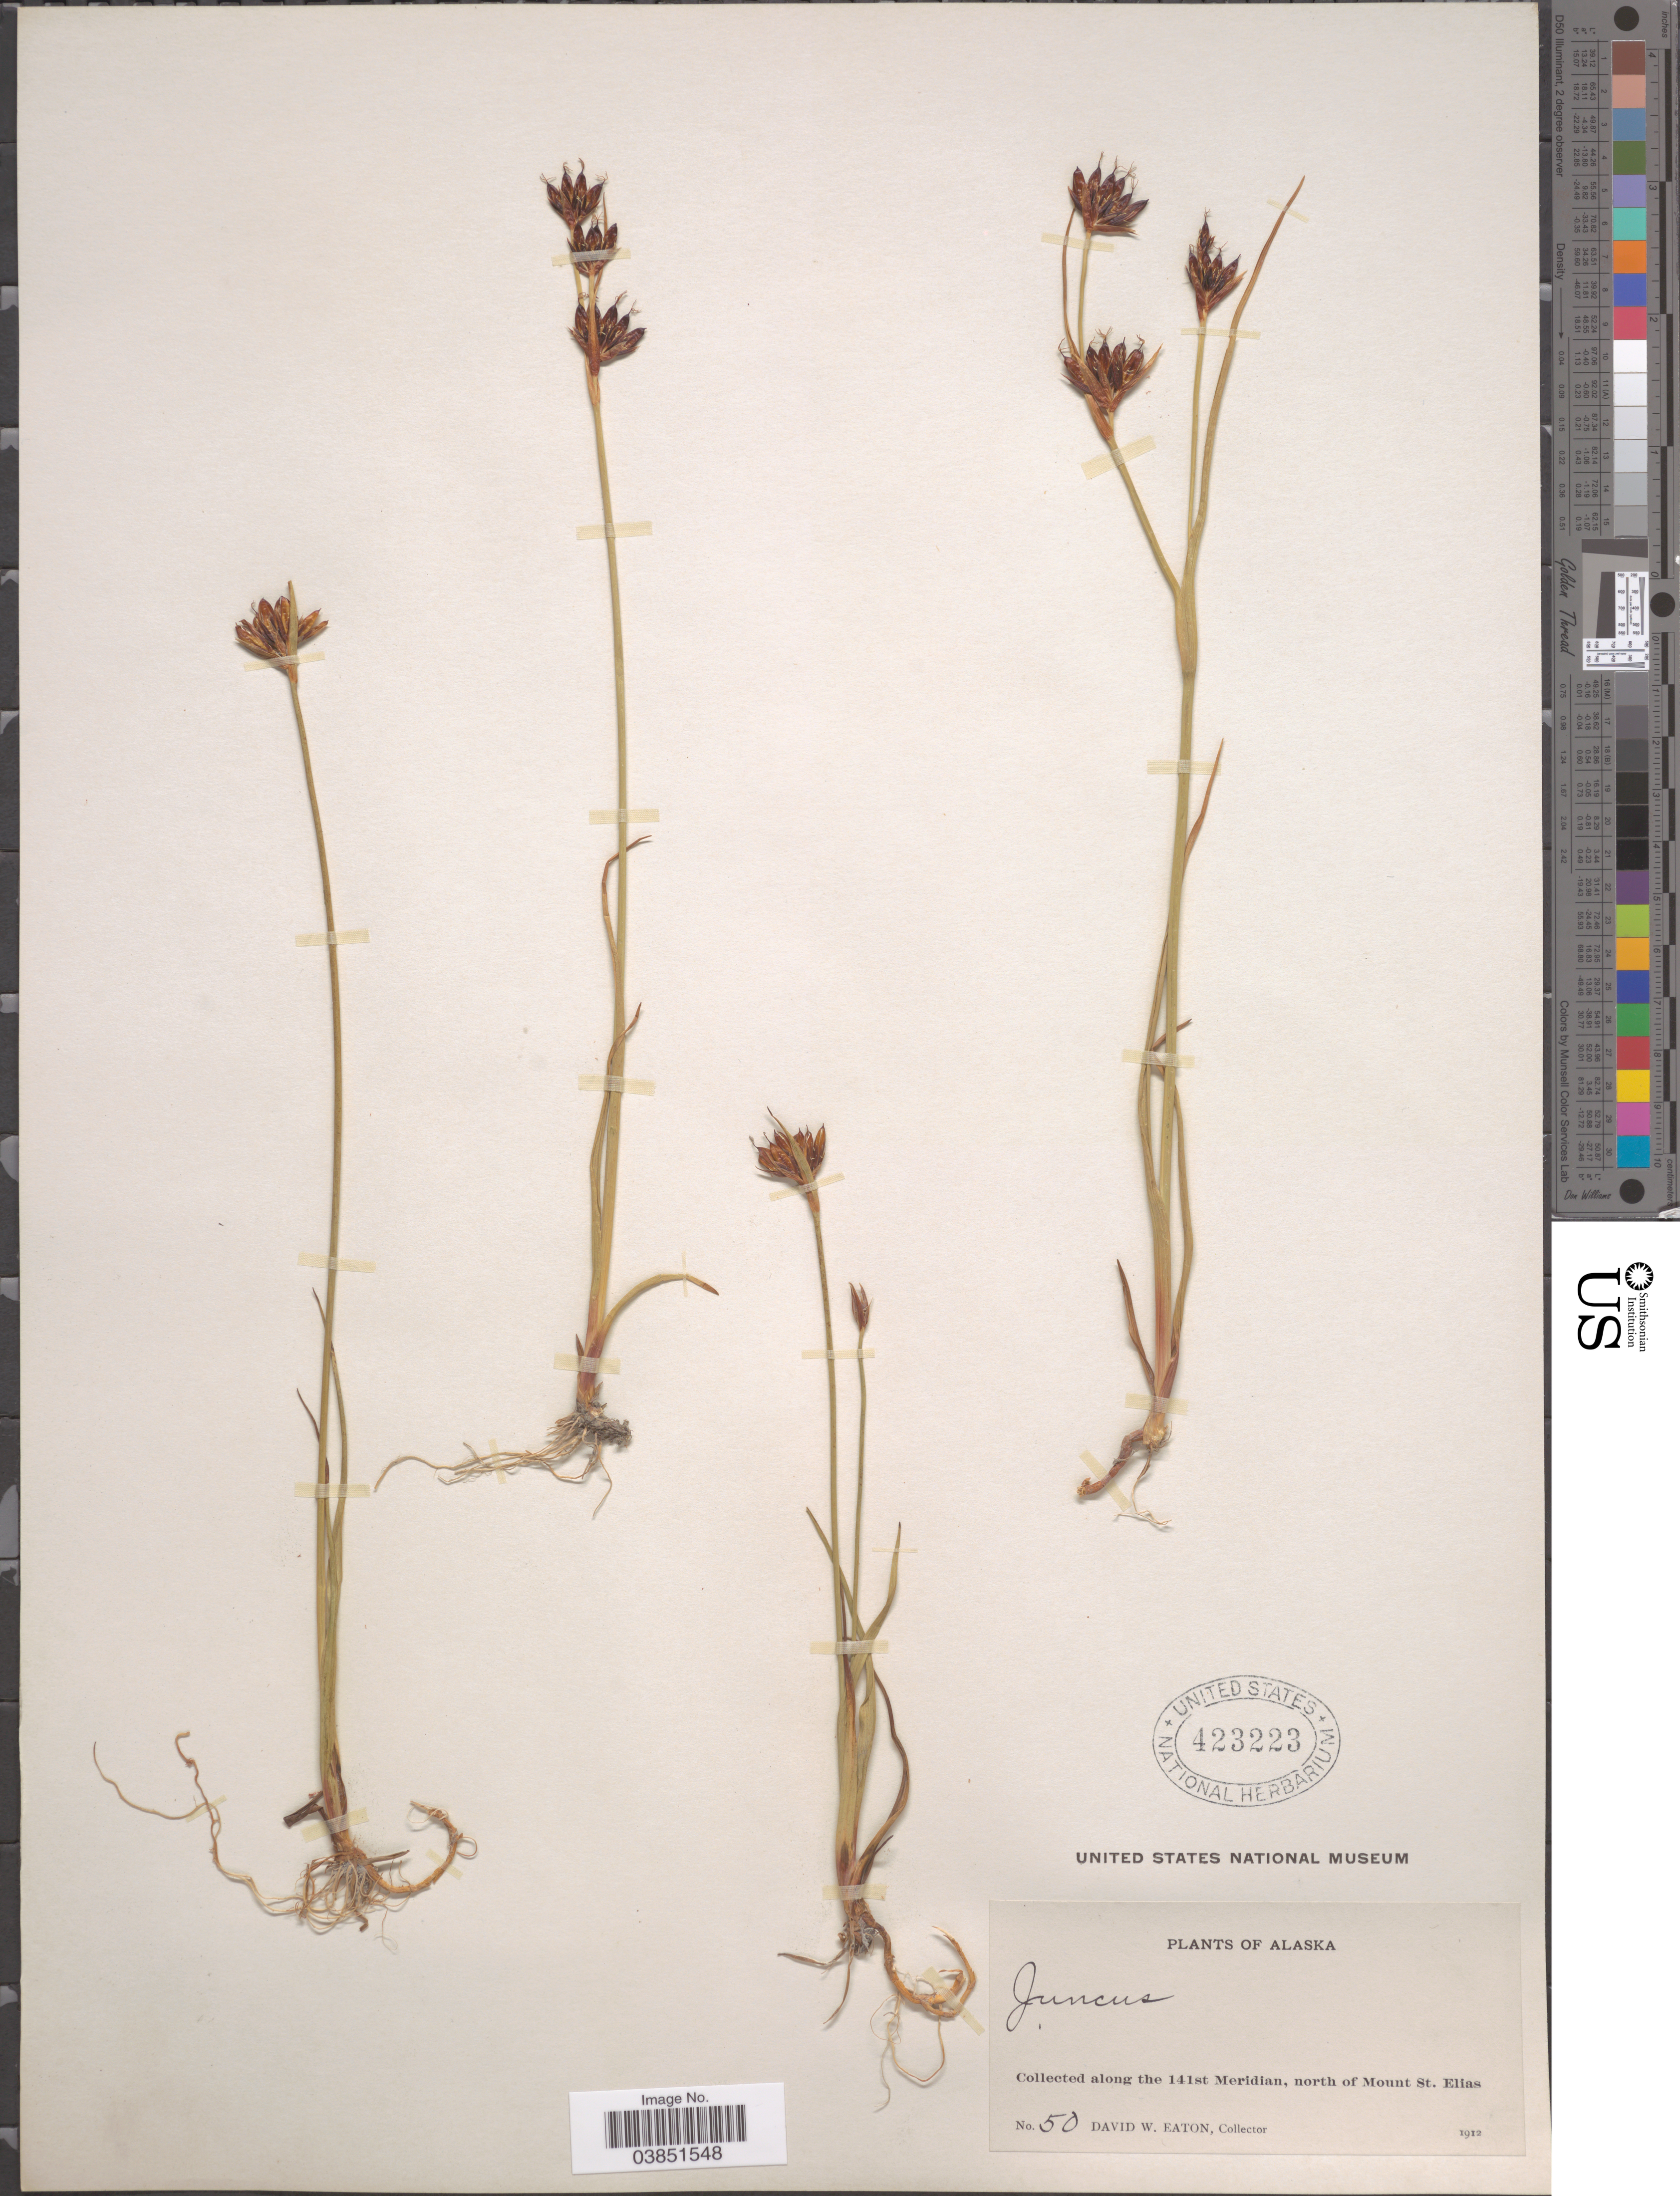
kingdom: Plantae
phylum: Tracheophyta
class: Liliopsida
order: Poales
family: Juncaceae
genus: Juncus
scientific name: Juncus castaneus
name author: Sm.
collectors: D. Eaton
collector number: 50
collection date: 1912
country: United States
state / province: Alaska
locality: Along the 141st Meridian, north of Mount St. Elias.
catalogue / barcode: US 423223